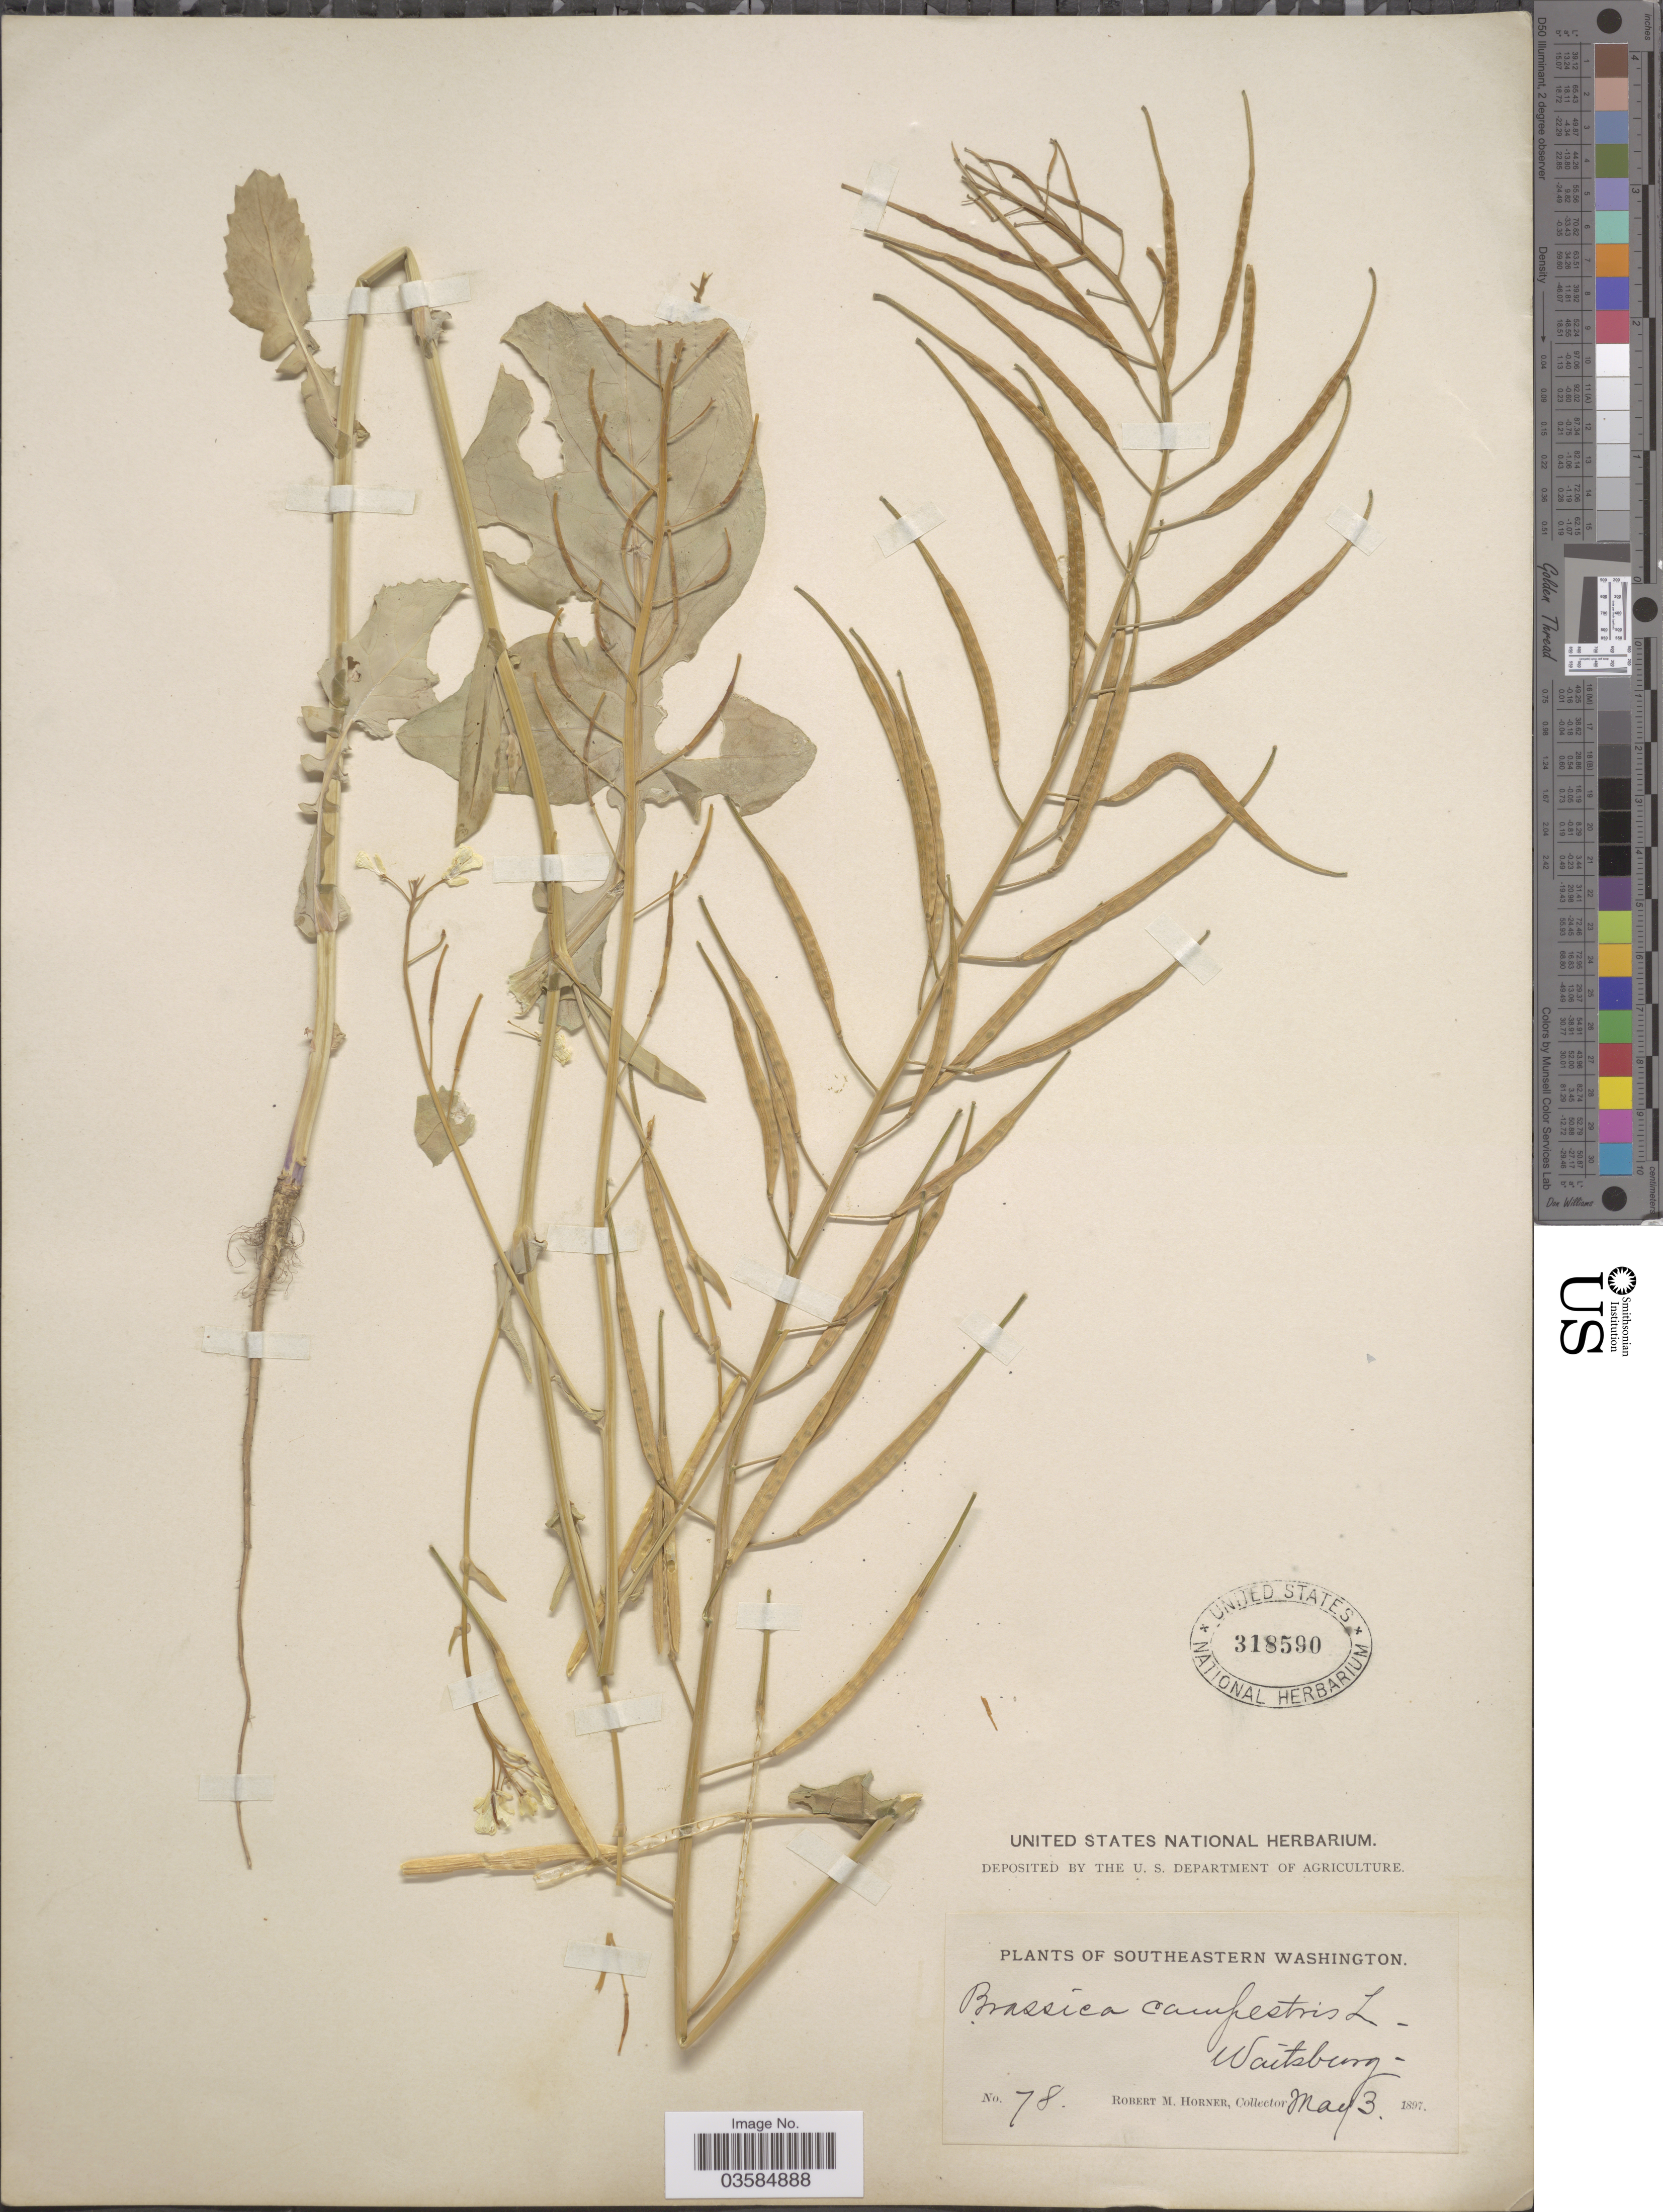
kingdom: Plantae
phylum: Tracheophyta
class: Magnoliopsida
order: Brassicales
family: Brassicaceae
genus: Brassica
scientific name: Brassica campestris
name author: L.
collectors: R. Horner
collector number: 78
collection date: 1897-05-03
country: United States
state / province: Washington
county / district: Walla Walla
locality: Southeastern Washington. Waitsburg.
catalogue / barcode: US 318590